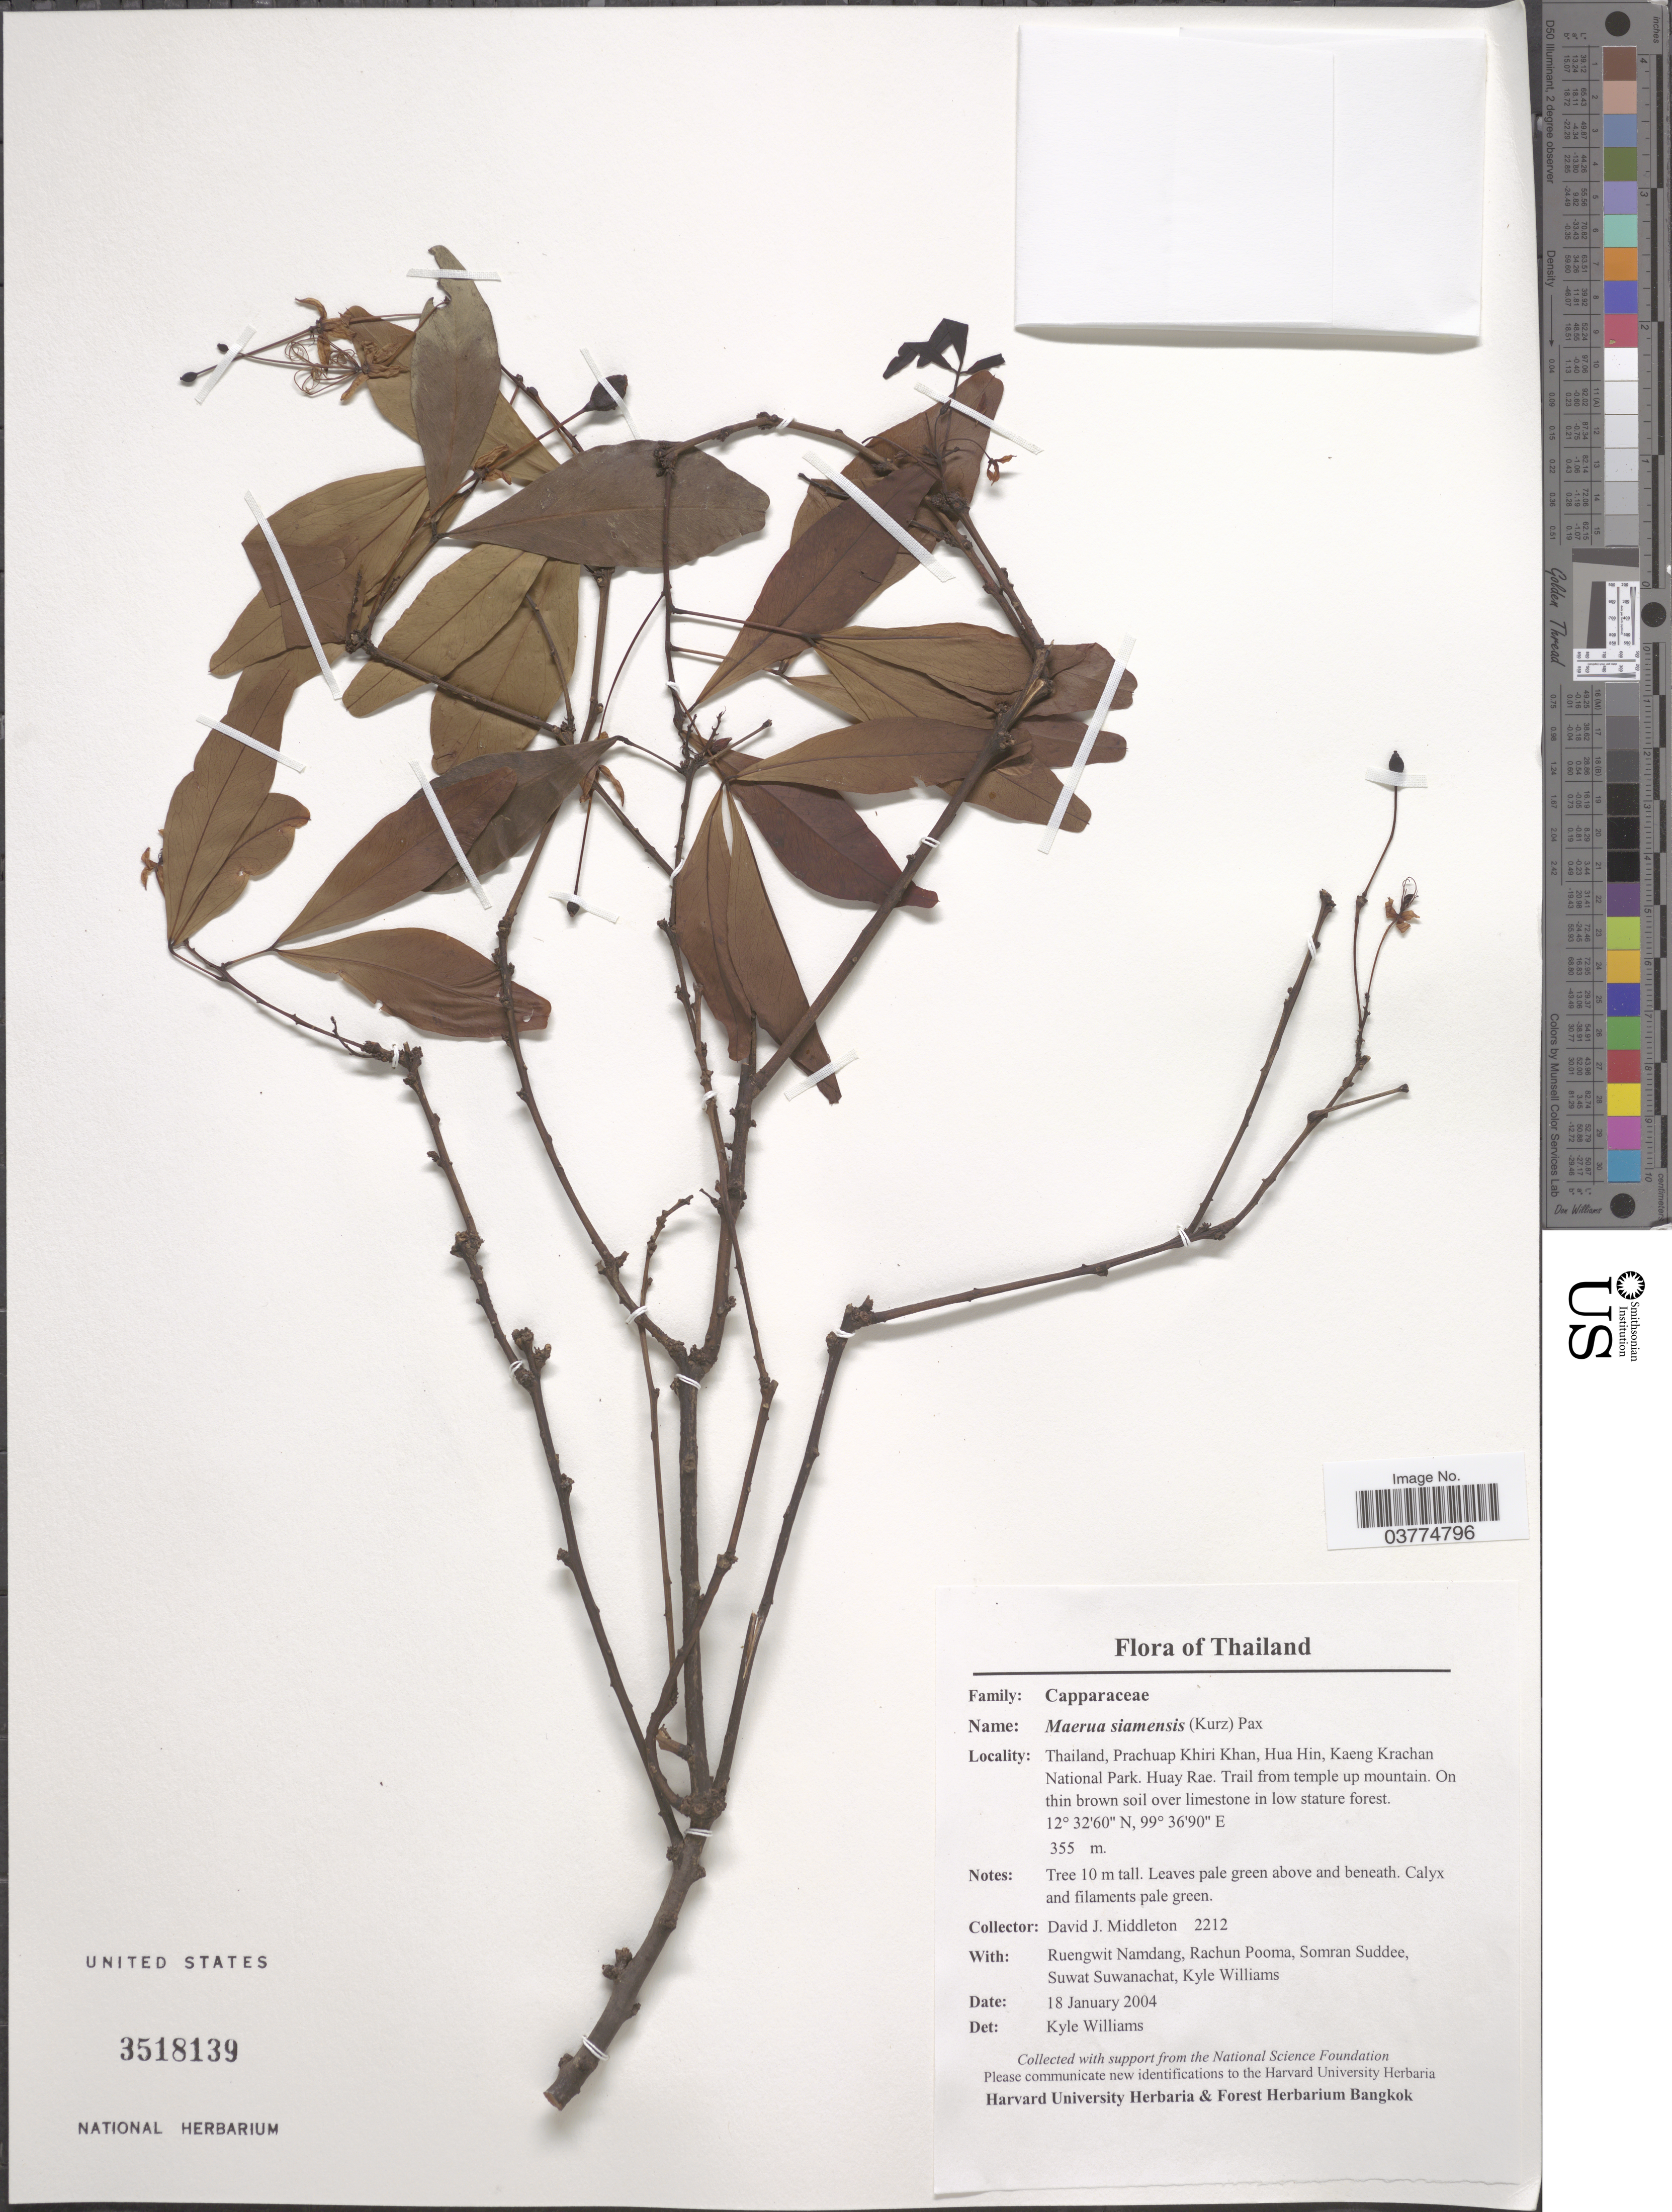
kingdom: Plantae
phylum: Tracheophyta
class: Magnoliopsida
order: Brassicales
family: Capparaceae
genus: Maerua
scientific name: Maerua siamensis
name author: Pax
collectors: D. J. Middleton, R. Namdang, R. Pooma, S. Suddee & et al.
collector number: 2212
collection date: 2004-01-18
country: Thailand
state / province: Prachuap Khiri Khan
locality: Thailand, Prachuap Khiri Khan, Hua Hin, Kaeng Krachan National Park. Huay Rae. Trail from temple up mountain.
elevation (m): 355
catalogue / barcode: US 3518139